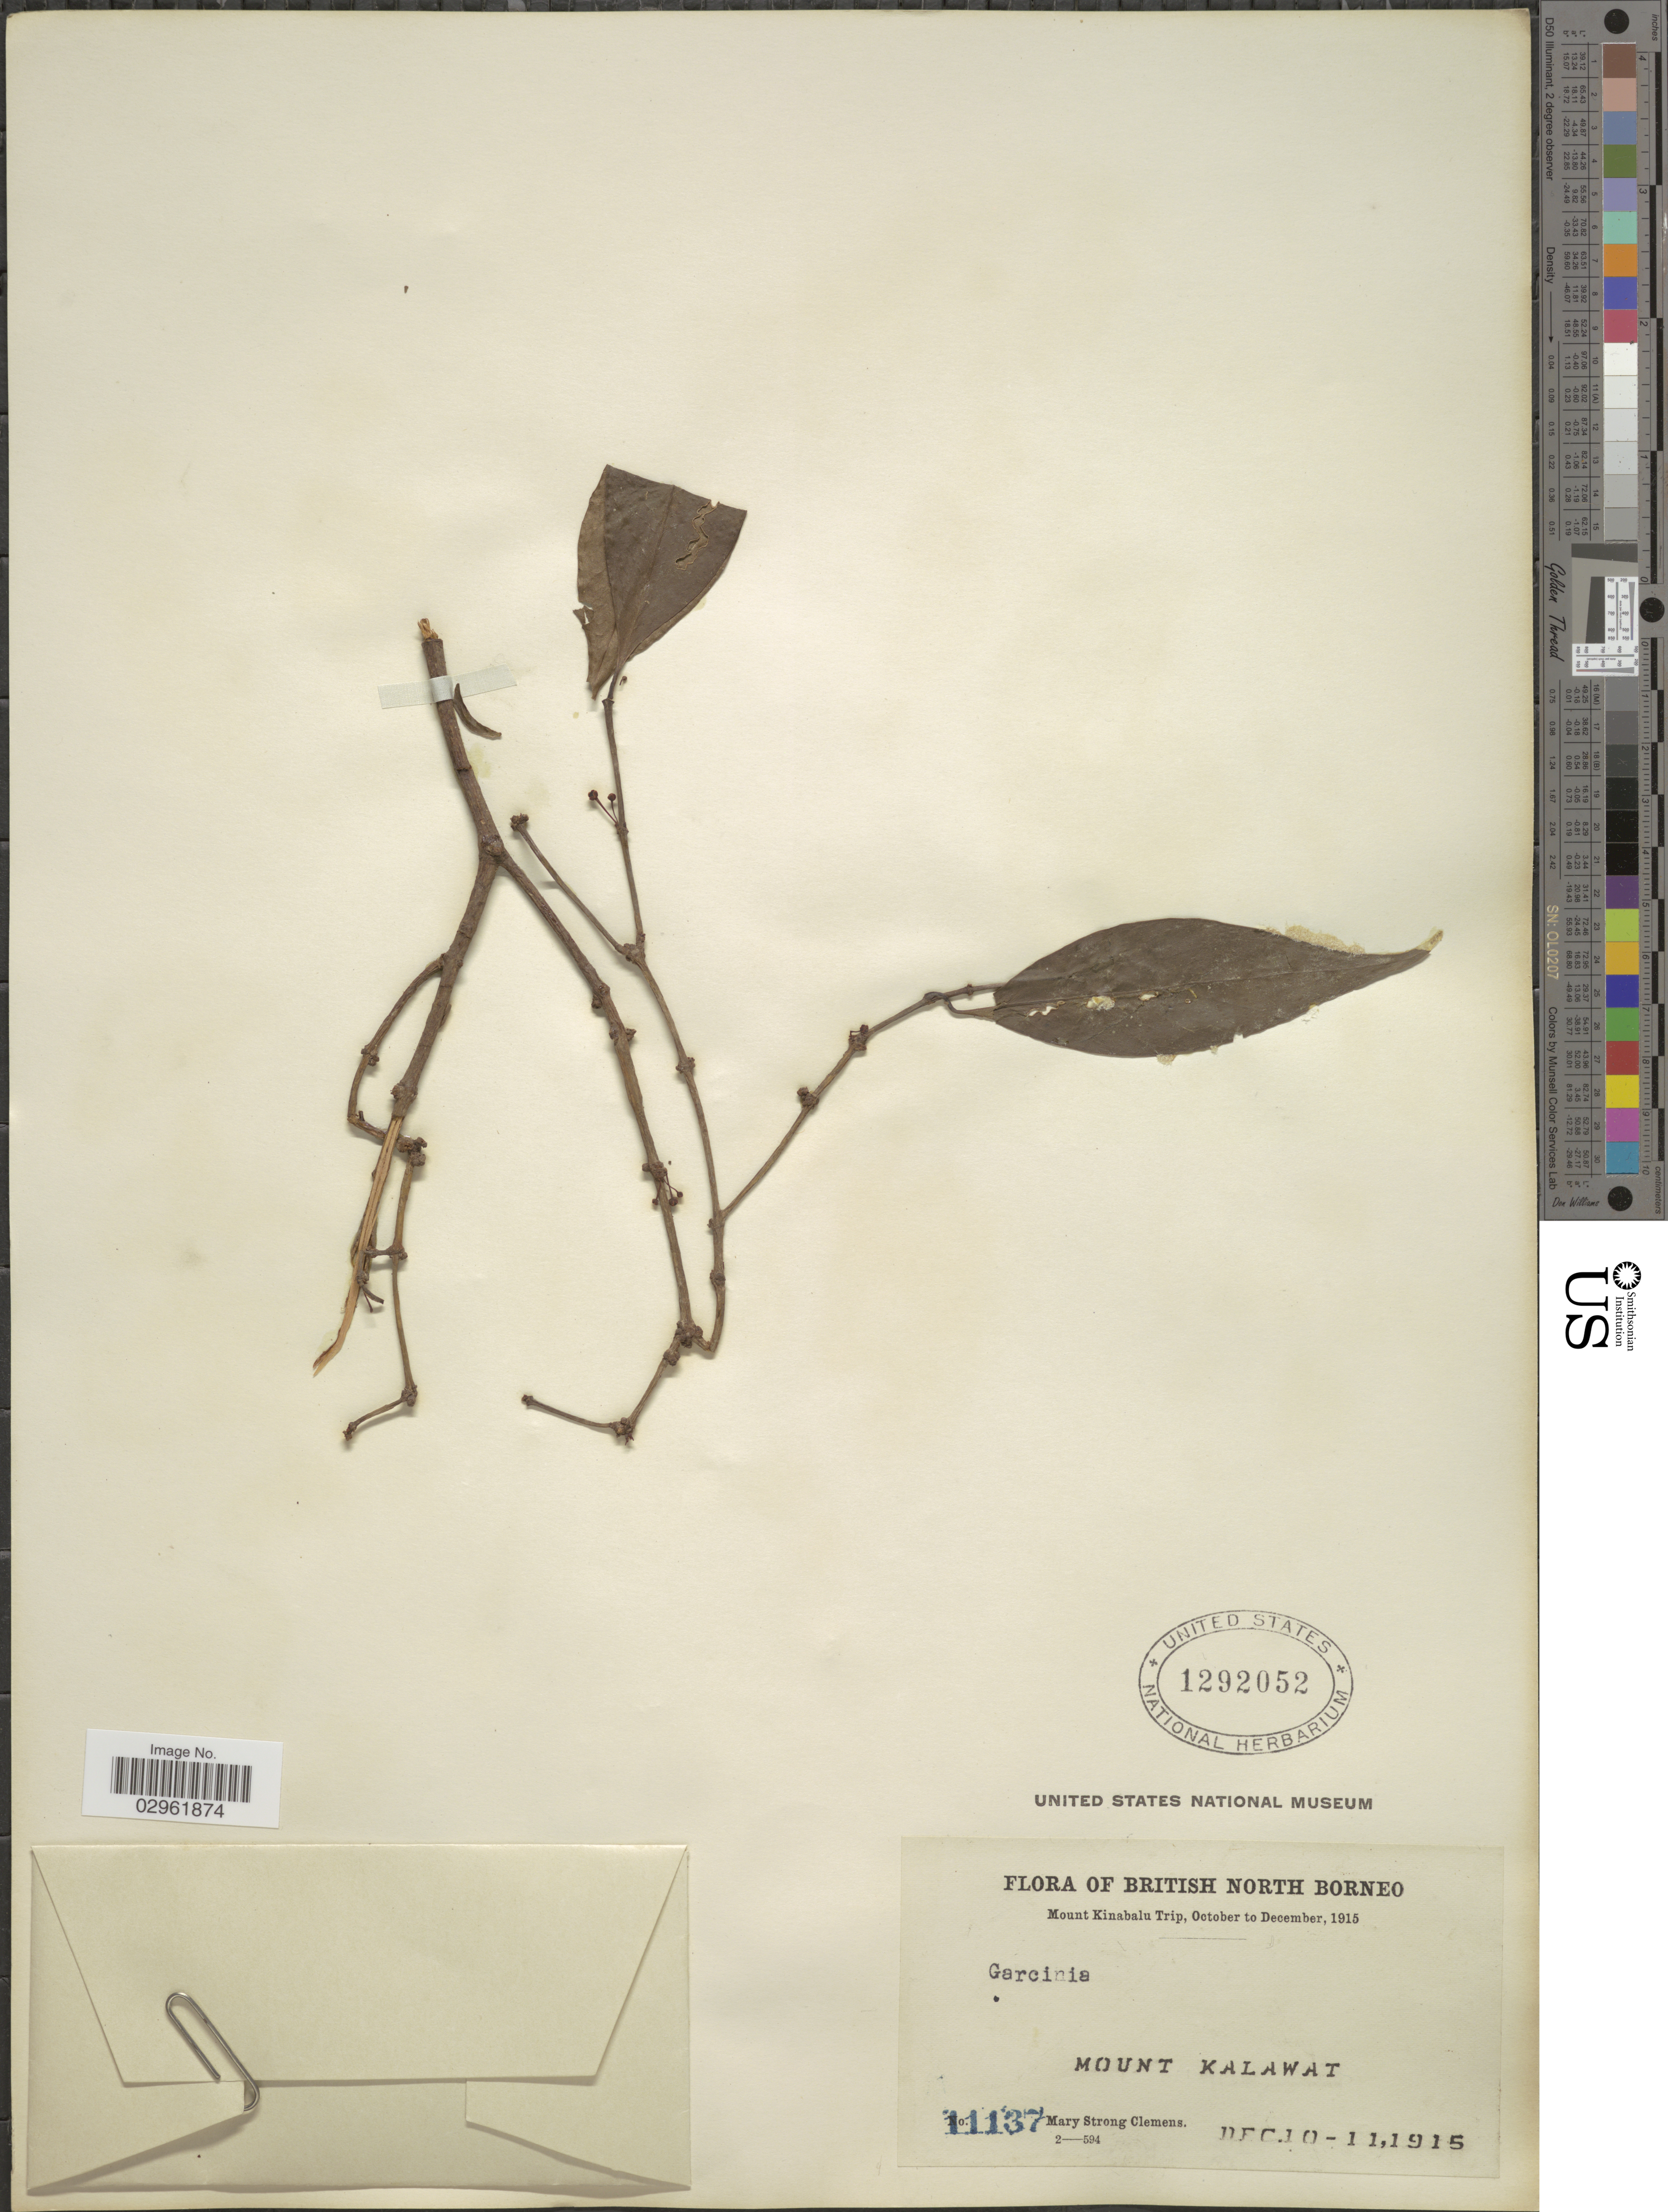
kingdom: Plantae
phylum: Tracheophyta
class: Magnoliopsida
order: Malpighiales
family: Clusiaceae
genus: Garcinia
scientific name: Garcinia sp.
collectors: M. S. Clemens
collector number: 11137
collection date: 1915-12-10/1915-12-11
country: Malaysia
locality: British North Borneo, Mount Kalawat.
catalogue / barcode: US 1292052